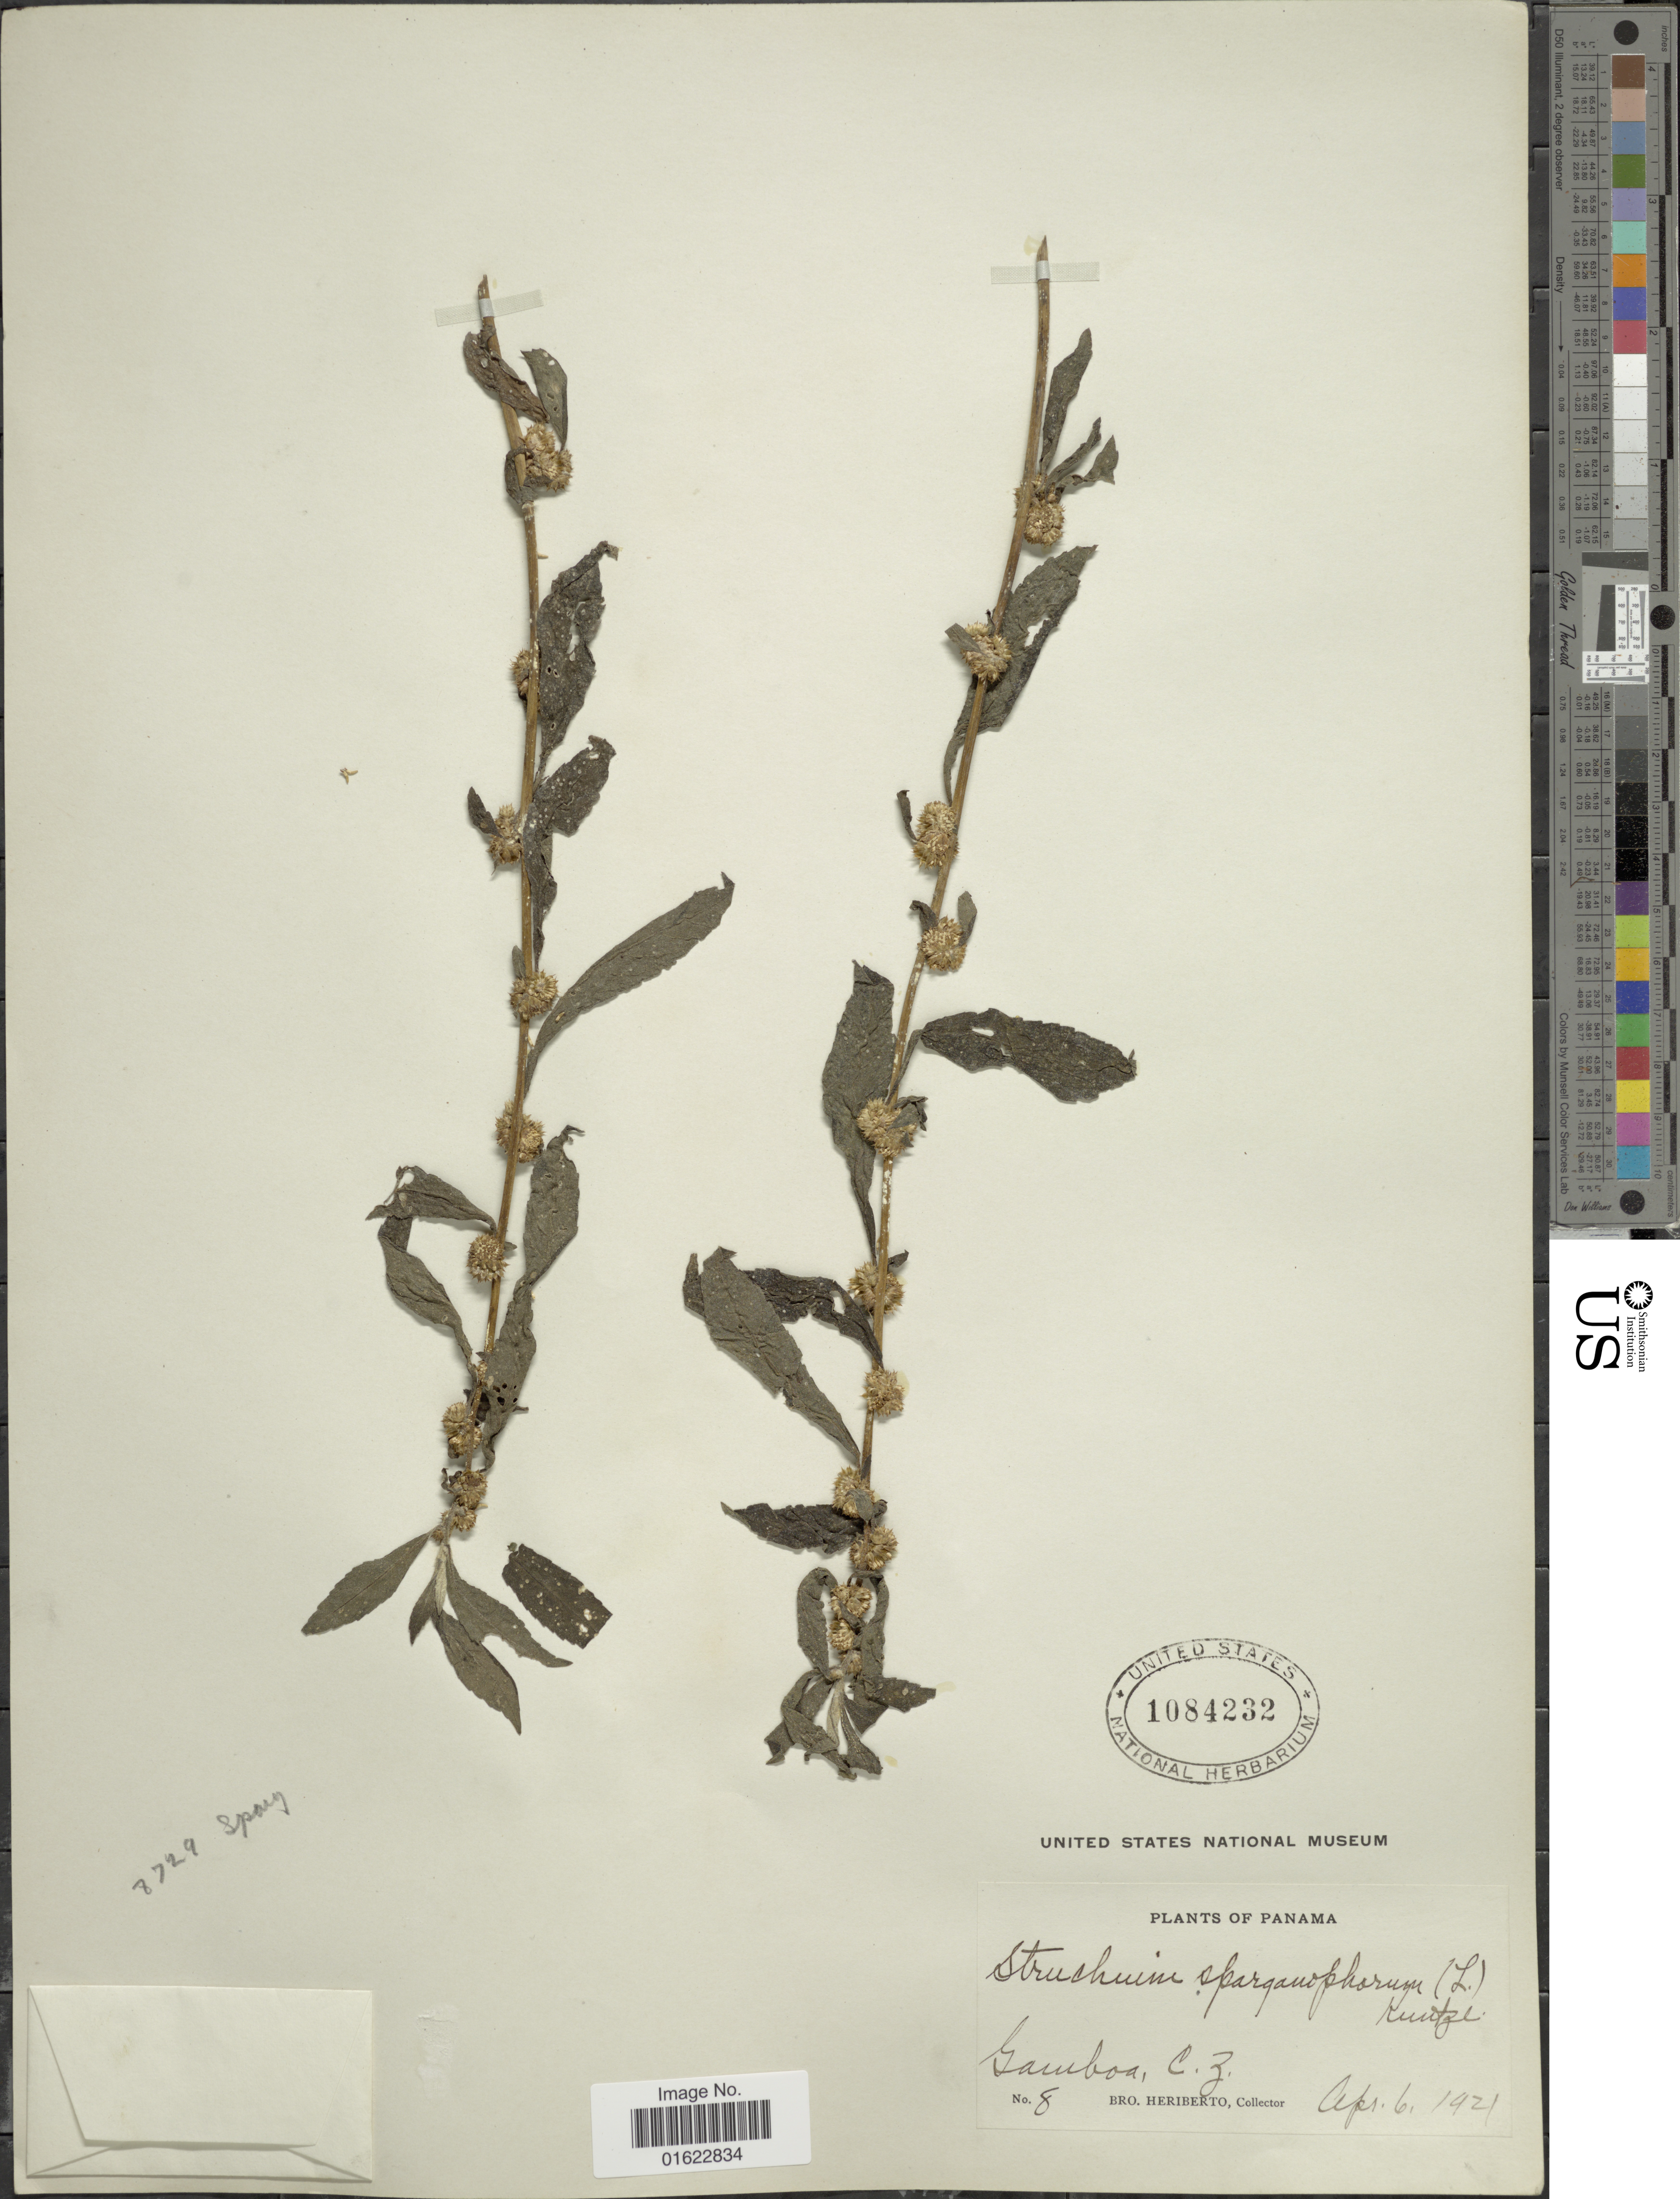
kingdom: Plantae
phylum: Tracheophyta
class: Magnoliopsida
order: Asterales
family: Asteraceae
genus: Struchium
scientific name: Struchium sparganophorum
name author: (L.) Kuntze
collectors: B. Heriberto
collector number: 8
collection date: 1921-04-06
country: Panama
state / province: Colón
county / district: Canal Zone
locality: Panama, Gamboa, C. Z.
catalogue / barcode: US 1084232